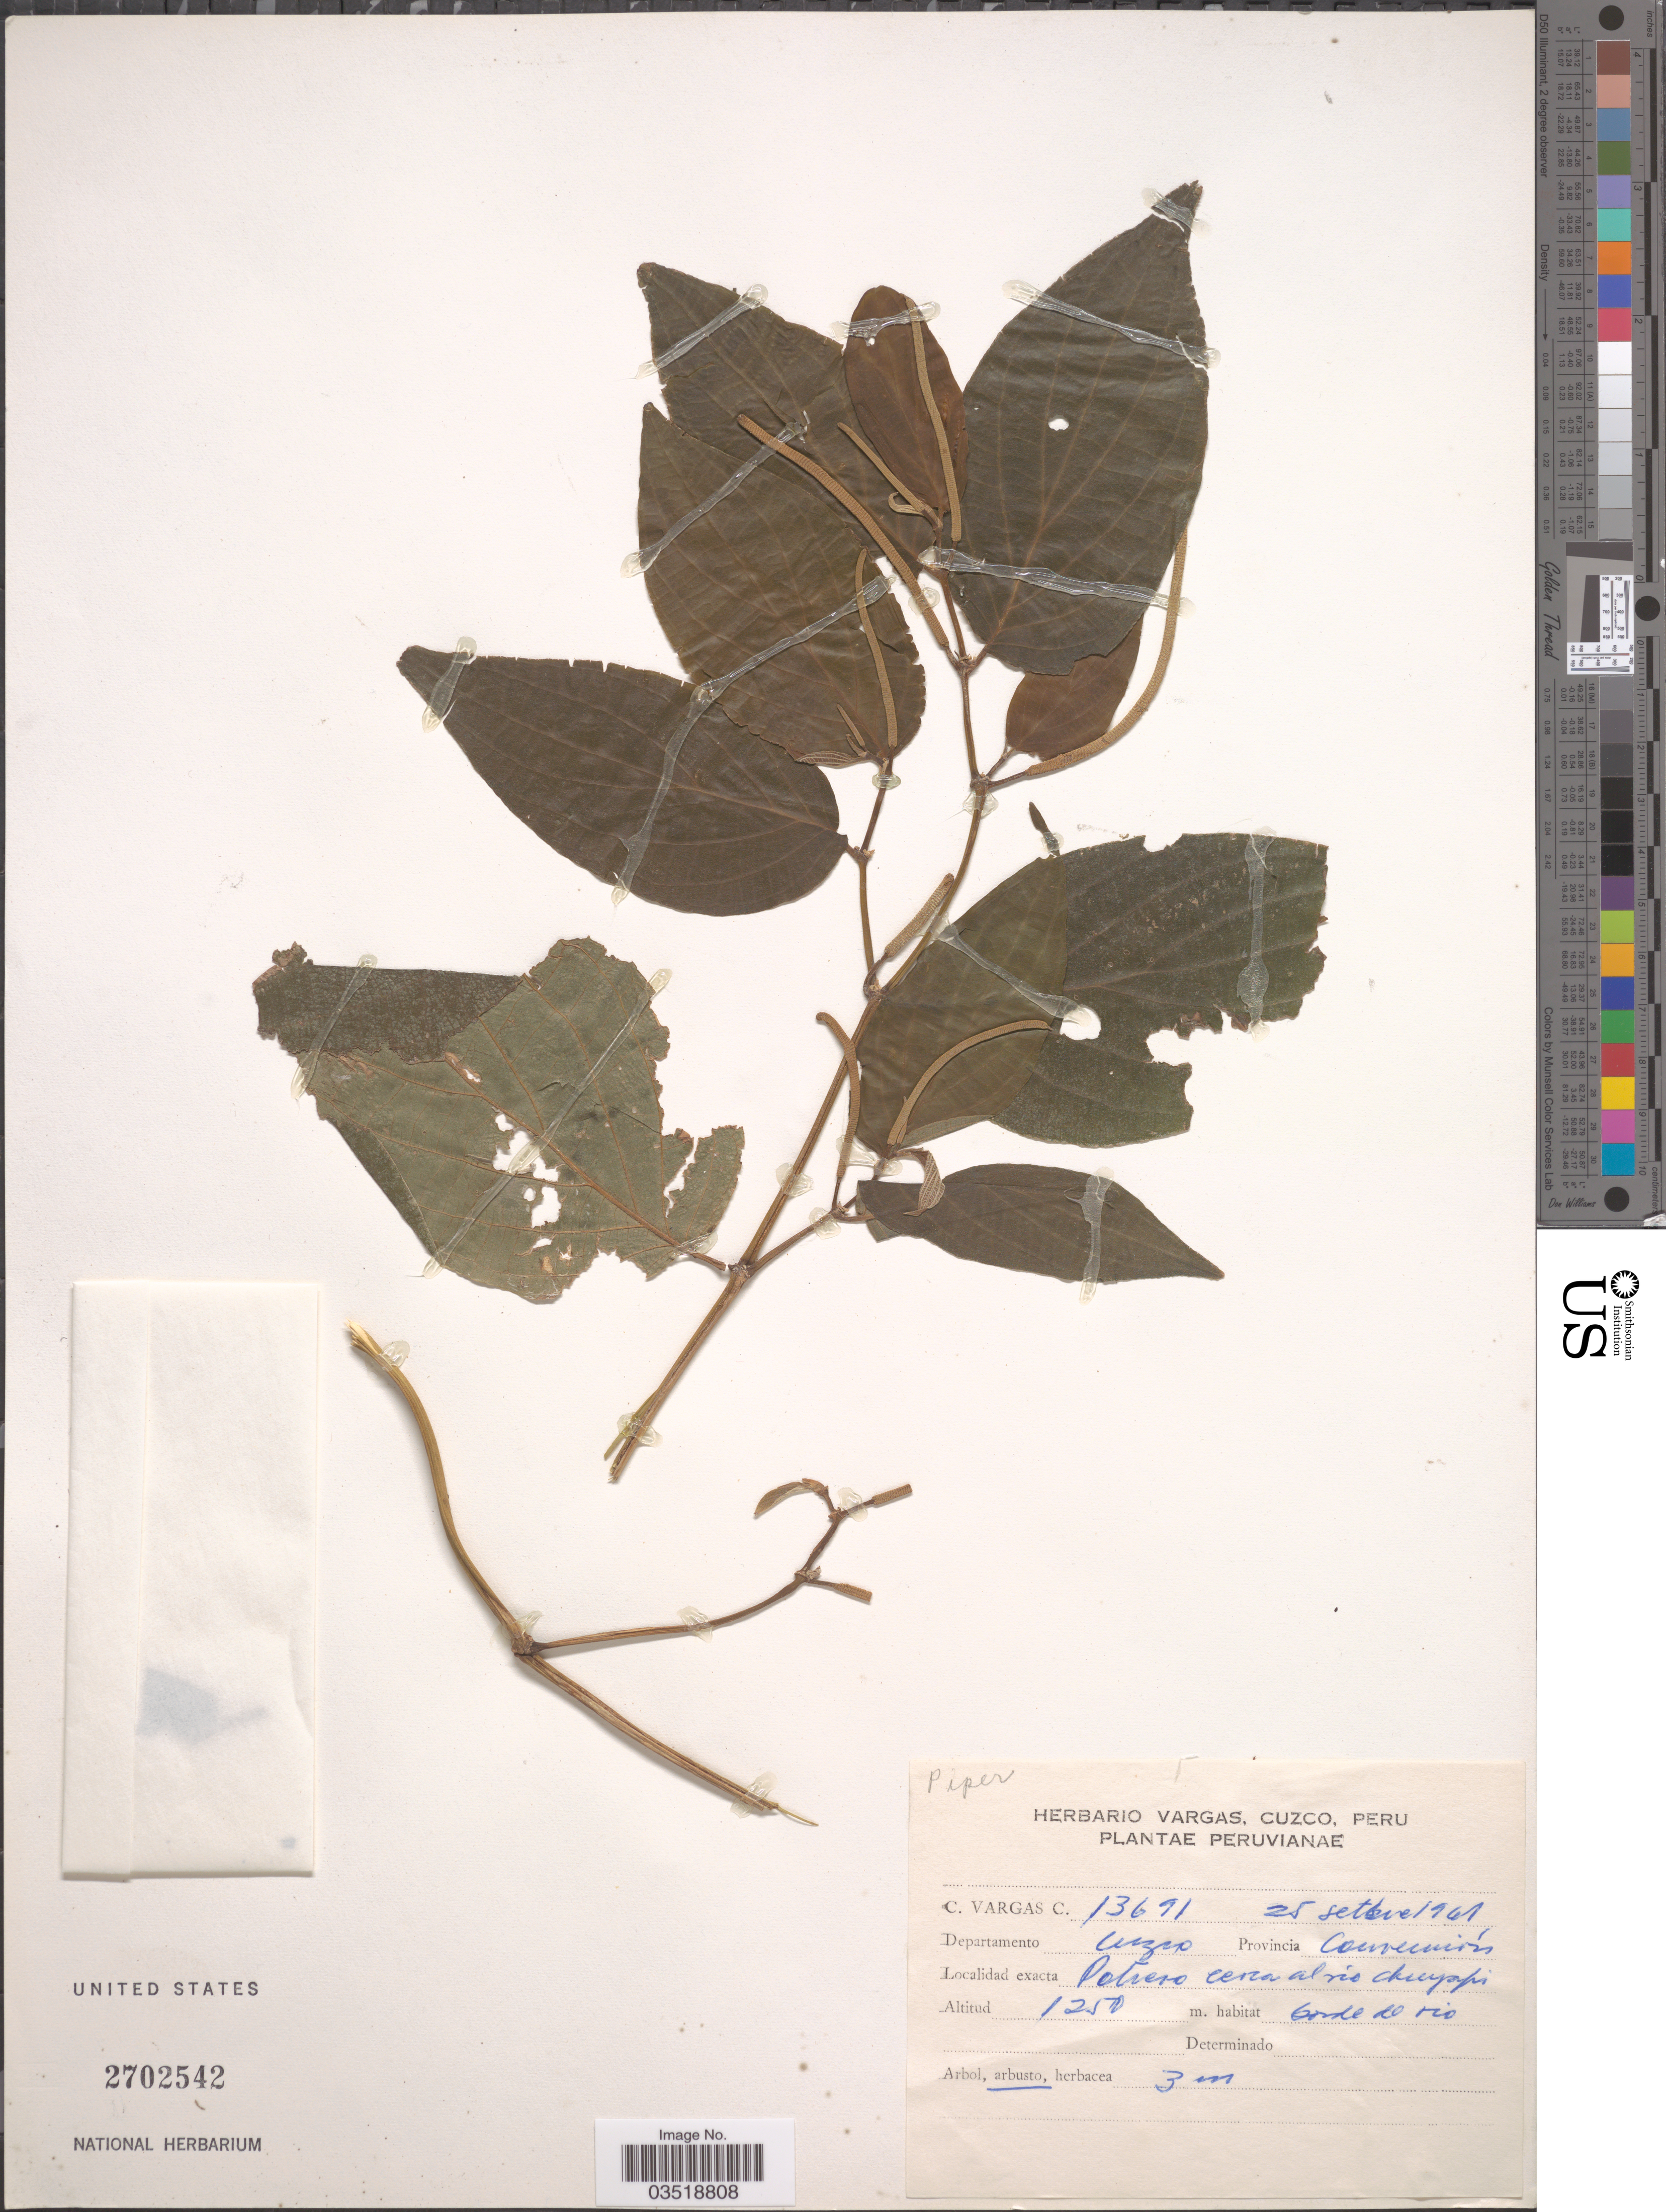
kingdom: Plantae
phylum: Tracheophyta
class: Magnoliopsida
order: Piperales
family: Piperaceae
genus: Piper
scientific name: Piper sp.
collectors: C. Vargas Calderón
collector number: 13691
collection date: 1961-09-25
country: Peru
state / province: Cusco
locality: Departamento Cuzco. Provincia Convención. Potrero cerca al rio Chuyapi.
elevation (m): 1250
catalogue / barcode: US 2702542